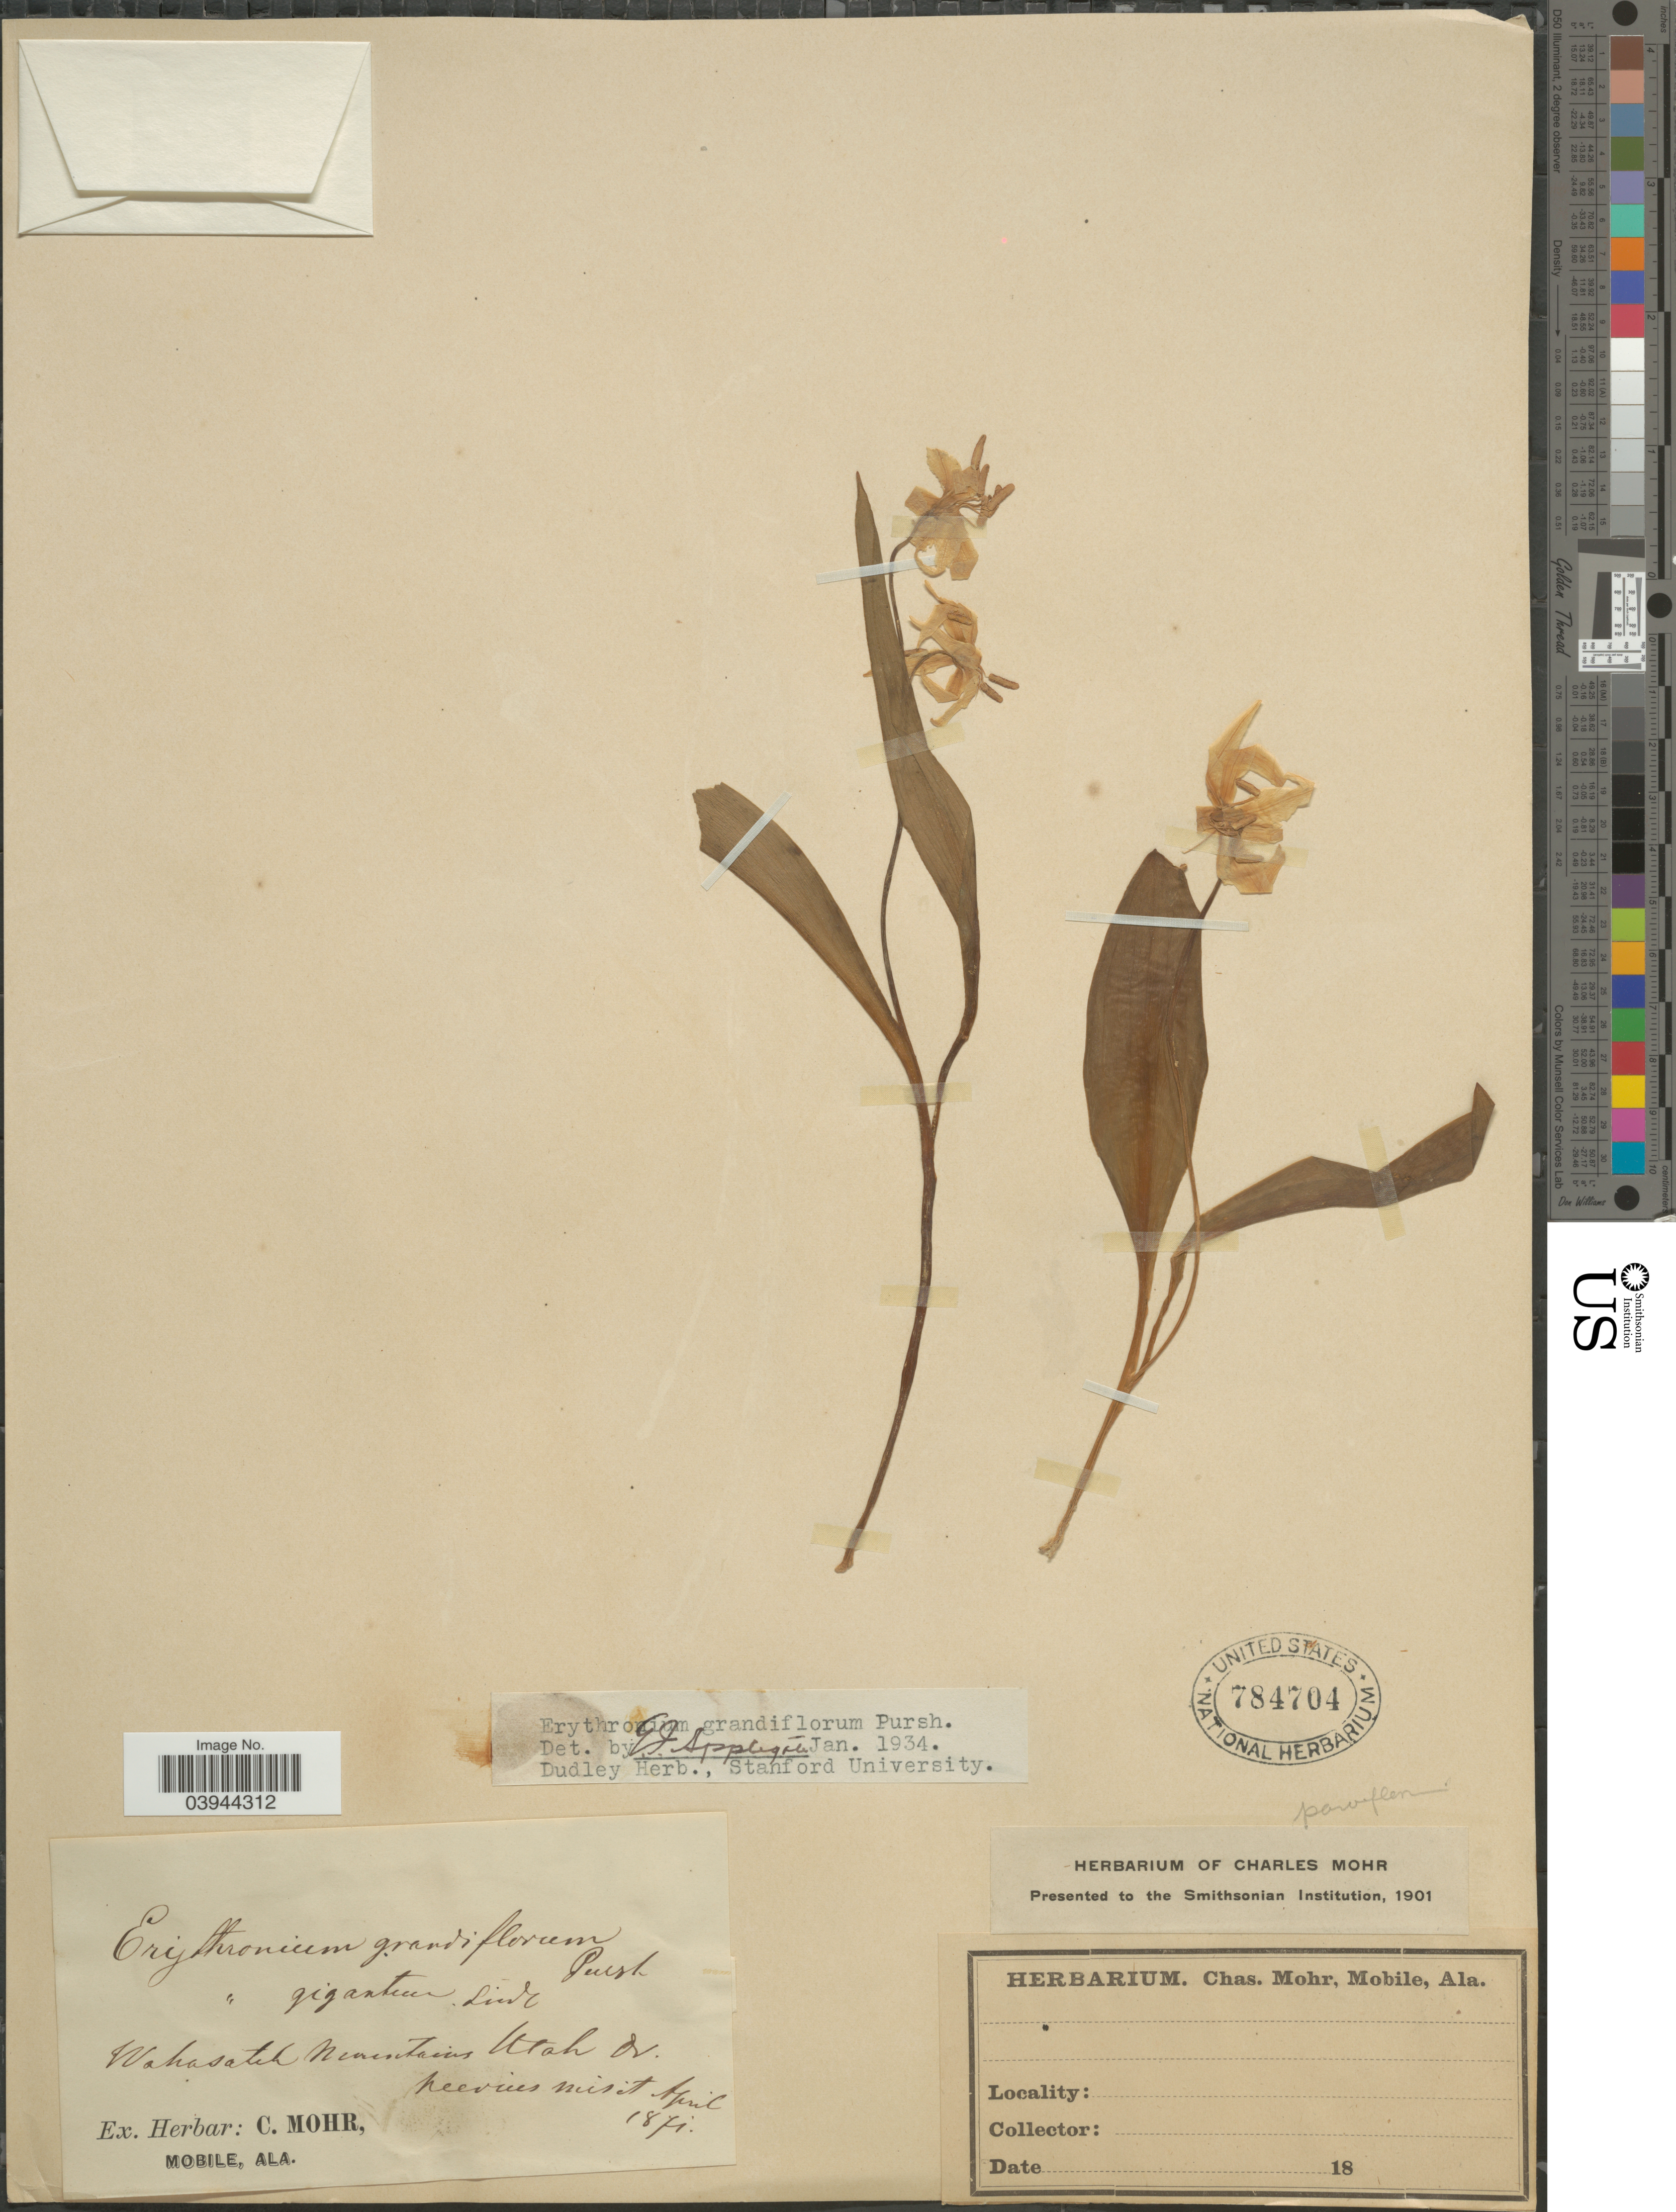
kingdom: Plantae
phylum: Tracheophyta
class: Liliopsida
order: Liliales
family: Liliaceae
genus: Erythronium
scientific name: Erythronium grandiflorum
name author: Pursh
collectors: ex herb. Charles Mohr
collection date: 1871-04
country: United States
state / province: Utah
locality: Wahasatch Mountains.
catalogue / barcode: US 784704